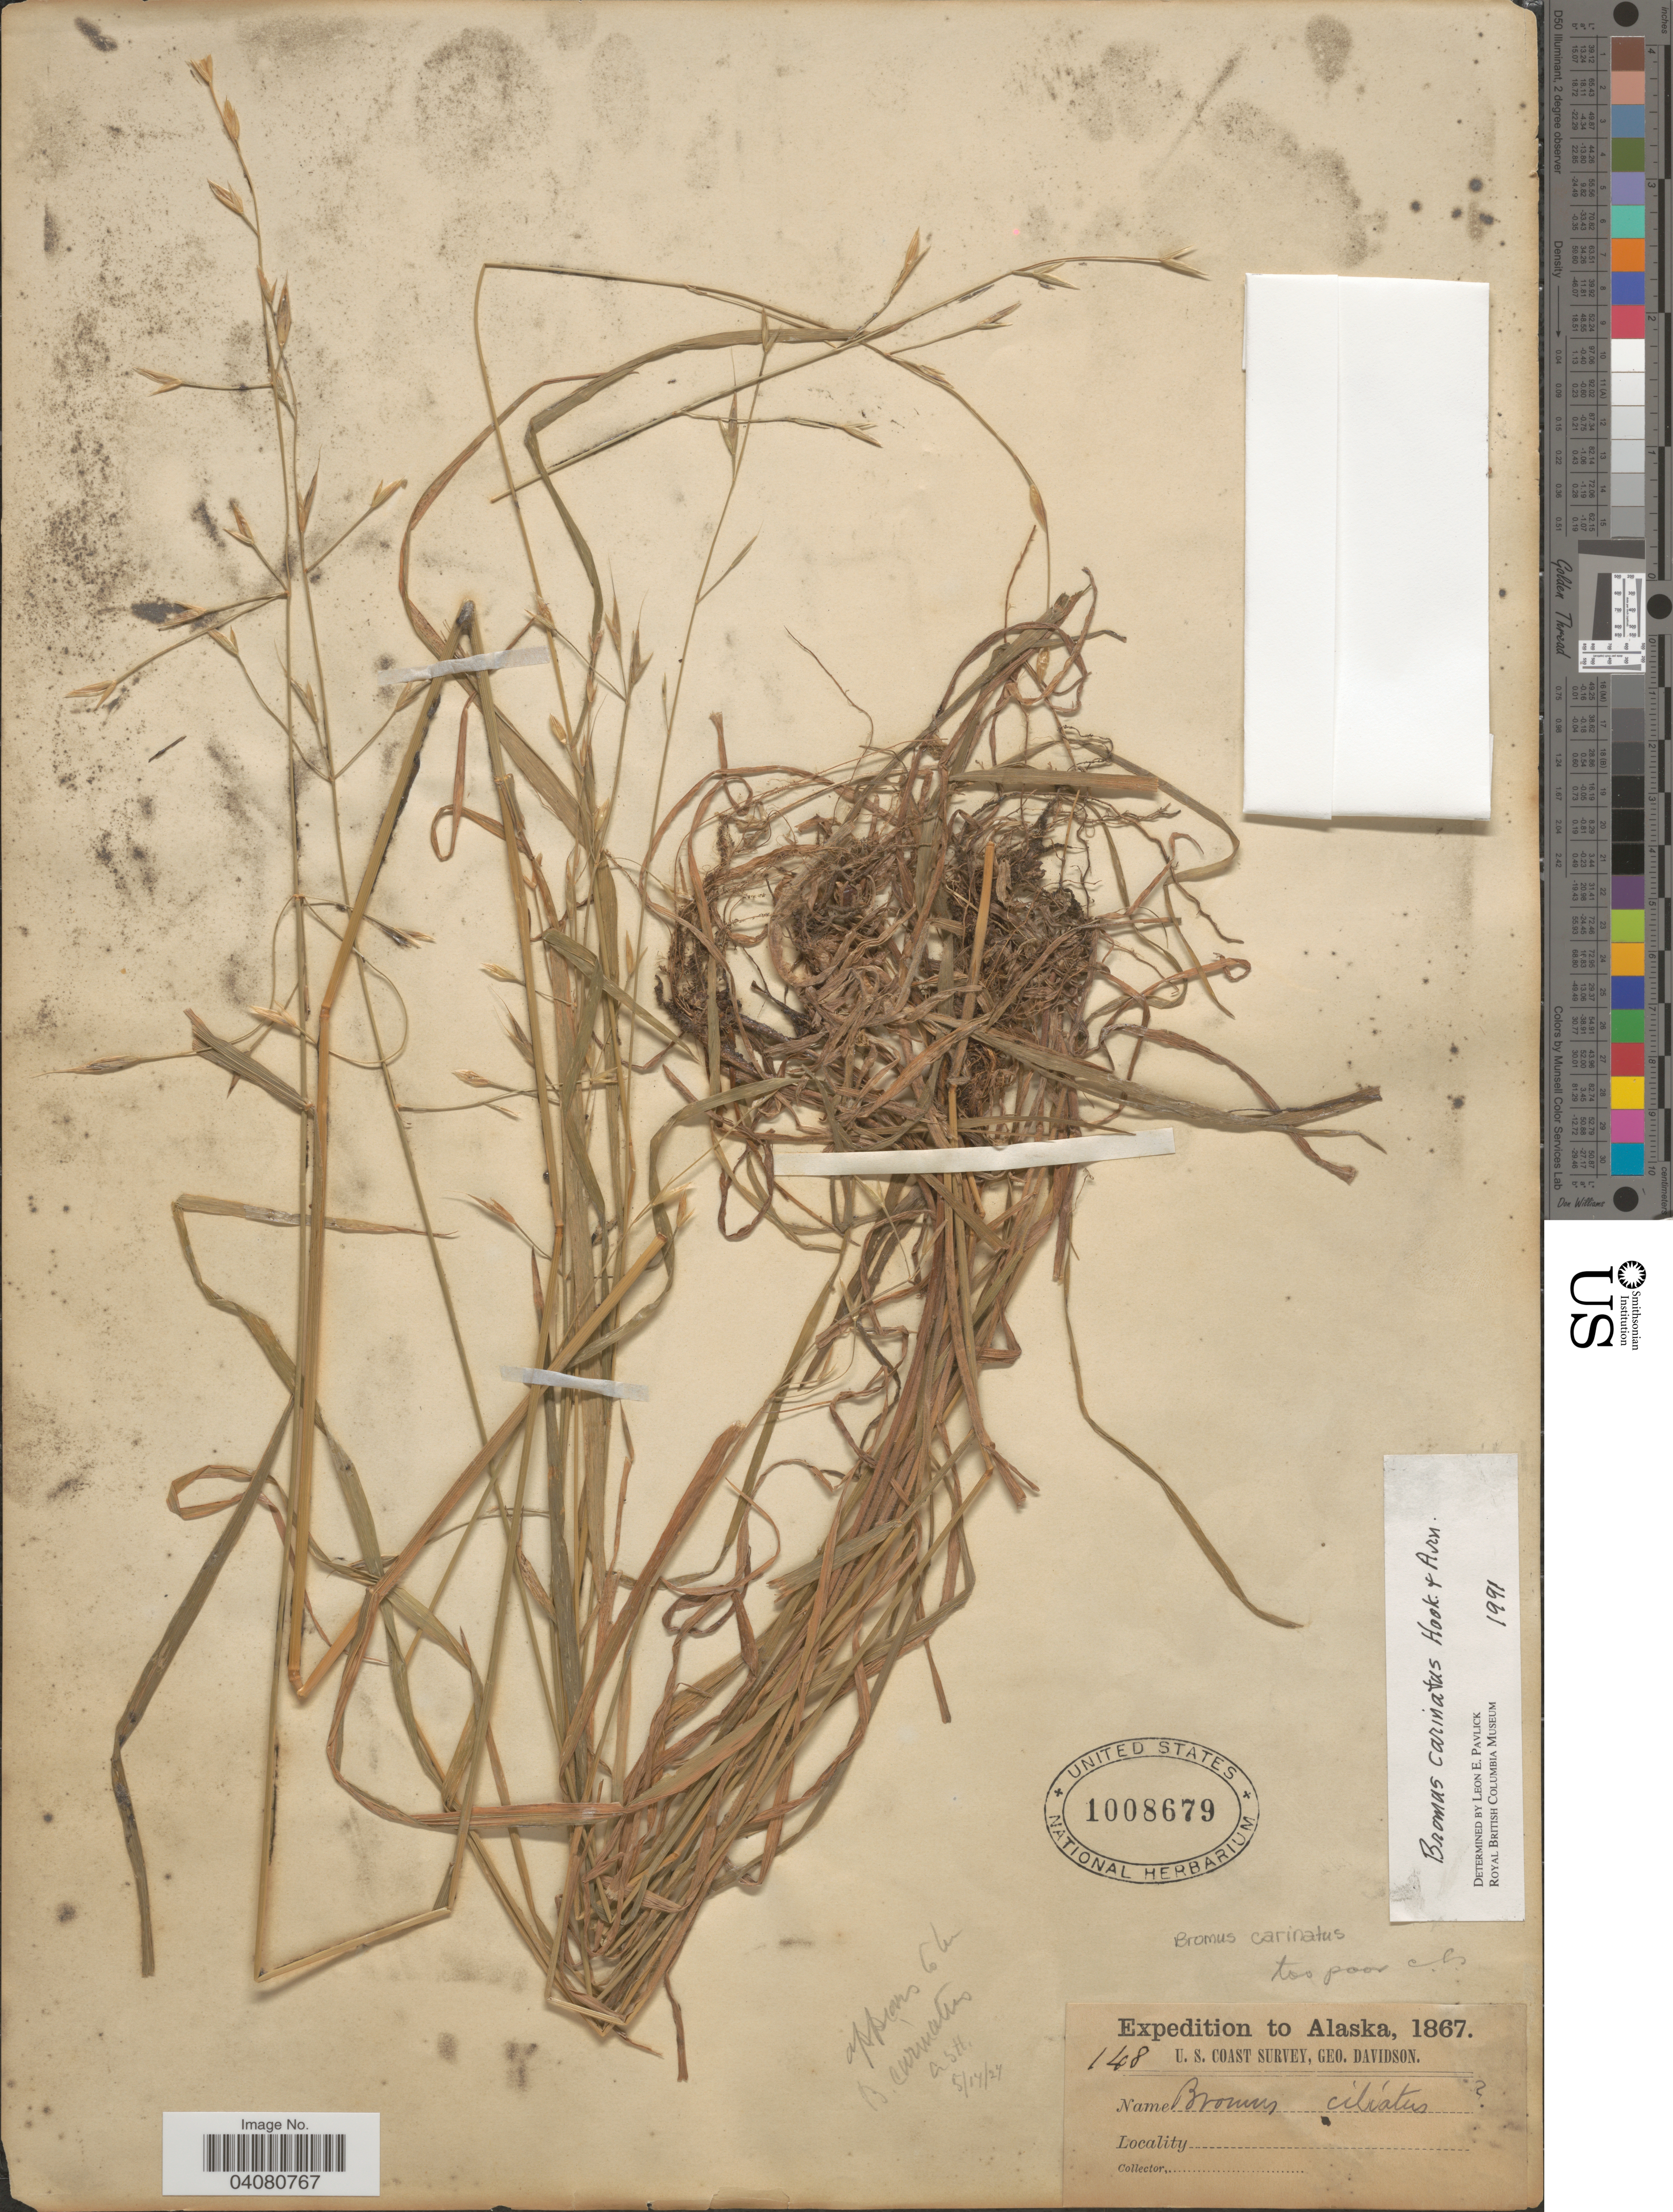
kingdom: Plantae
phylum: Tracheophyta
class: Liliopsida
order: Poales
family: Poaceae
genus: Bromus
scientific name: Bromus carinatus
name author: Hook. & Arn.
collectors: G. Davidson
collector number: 148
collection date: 1867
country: United States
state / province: Alaska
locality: Expedition to Alaska, 1867. U. S. Coast Survey, Geo. Davidson.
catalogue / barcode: US 1008679